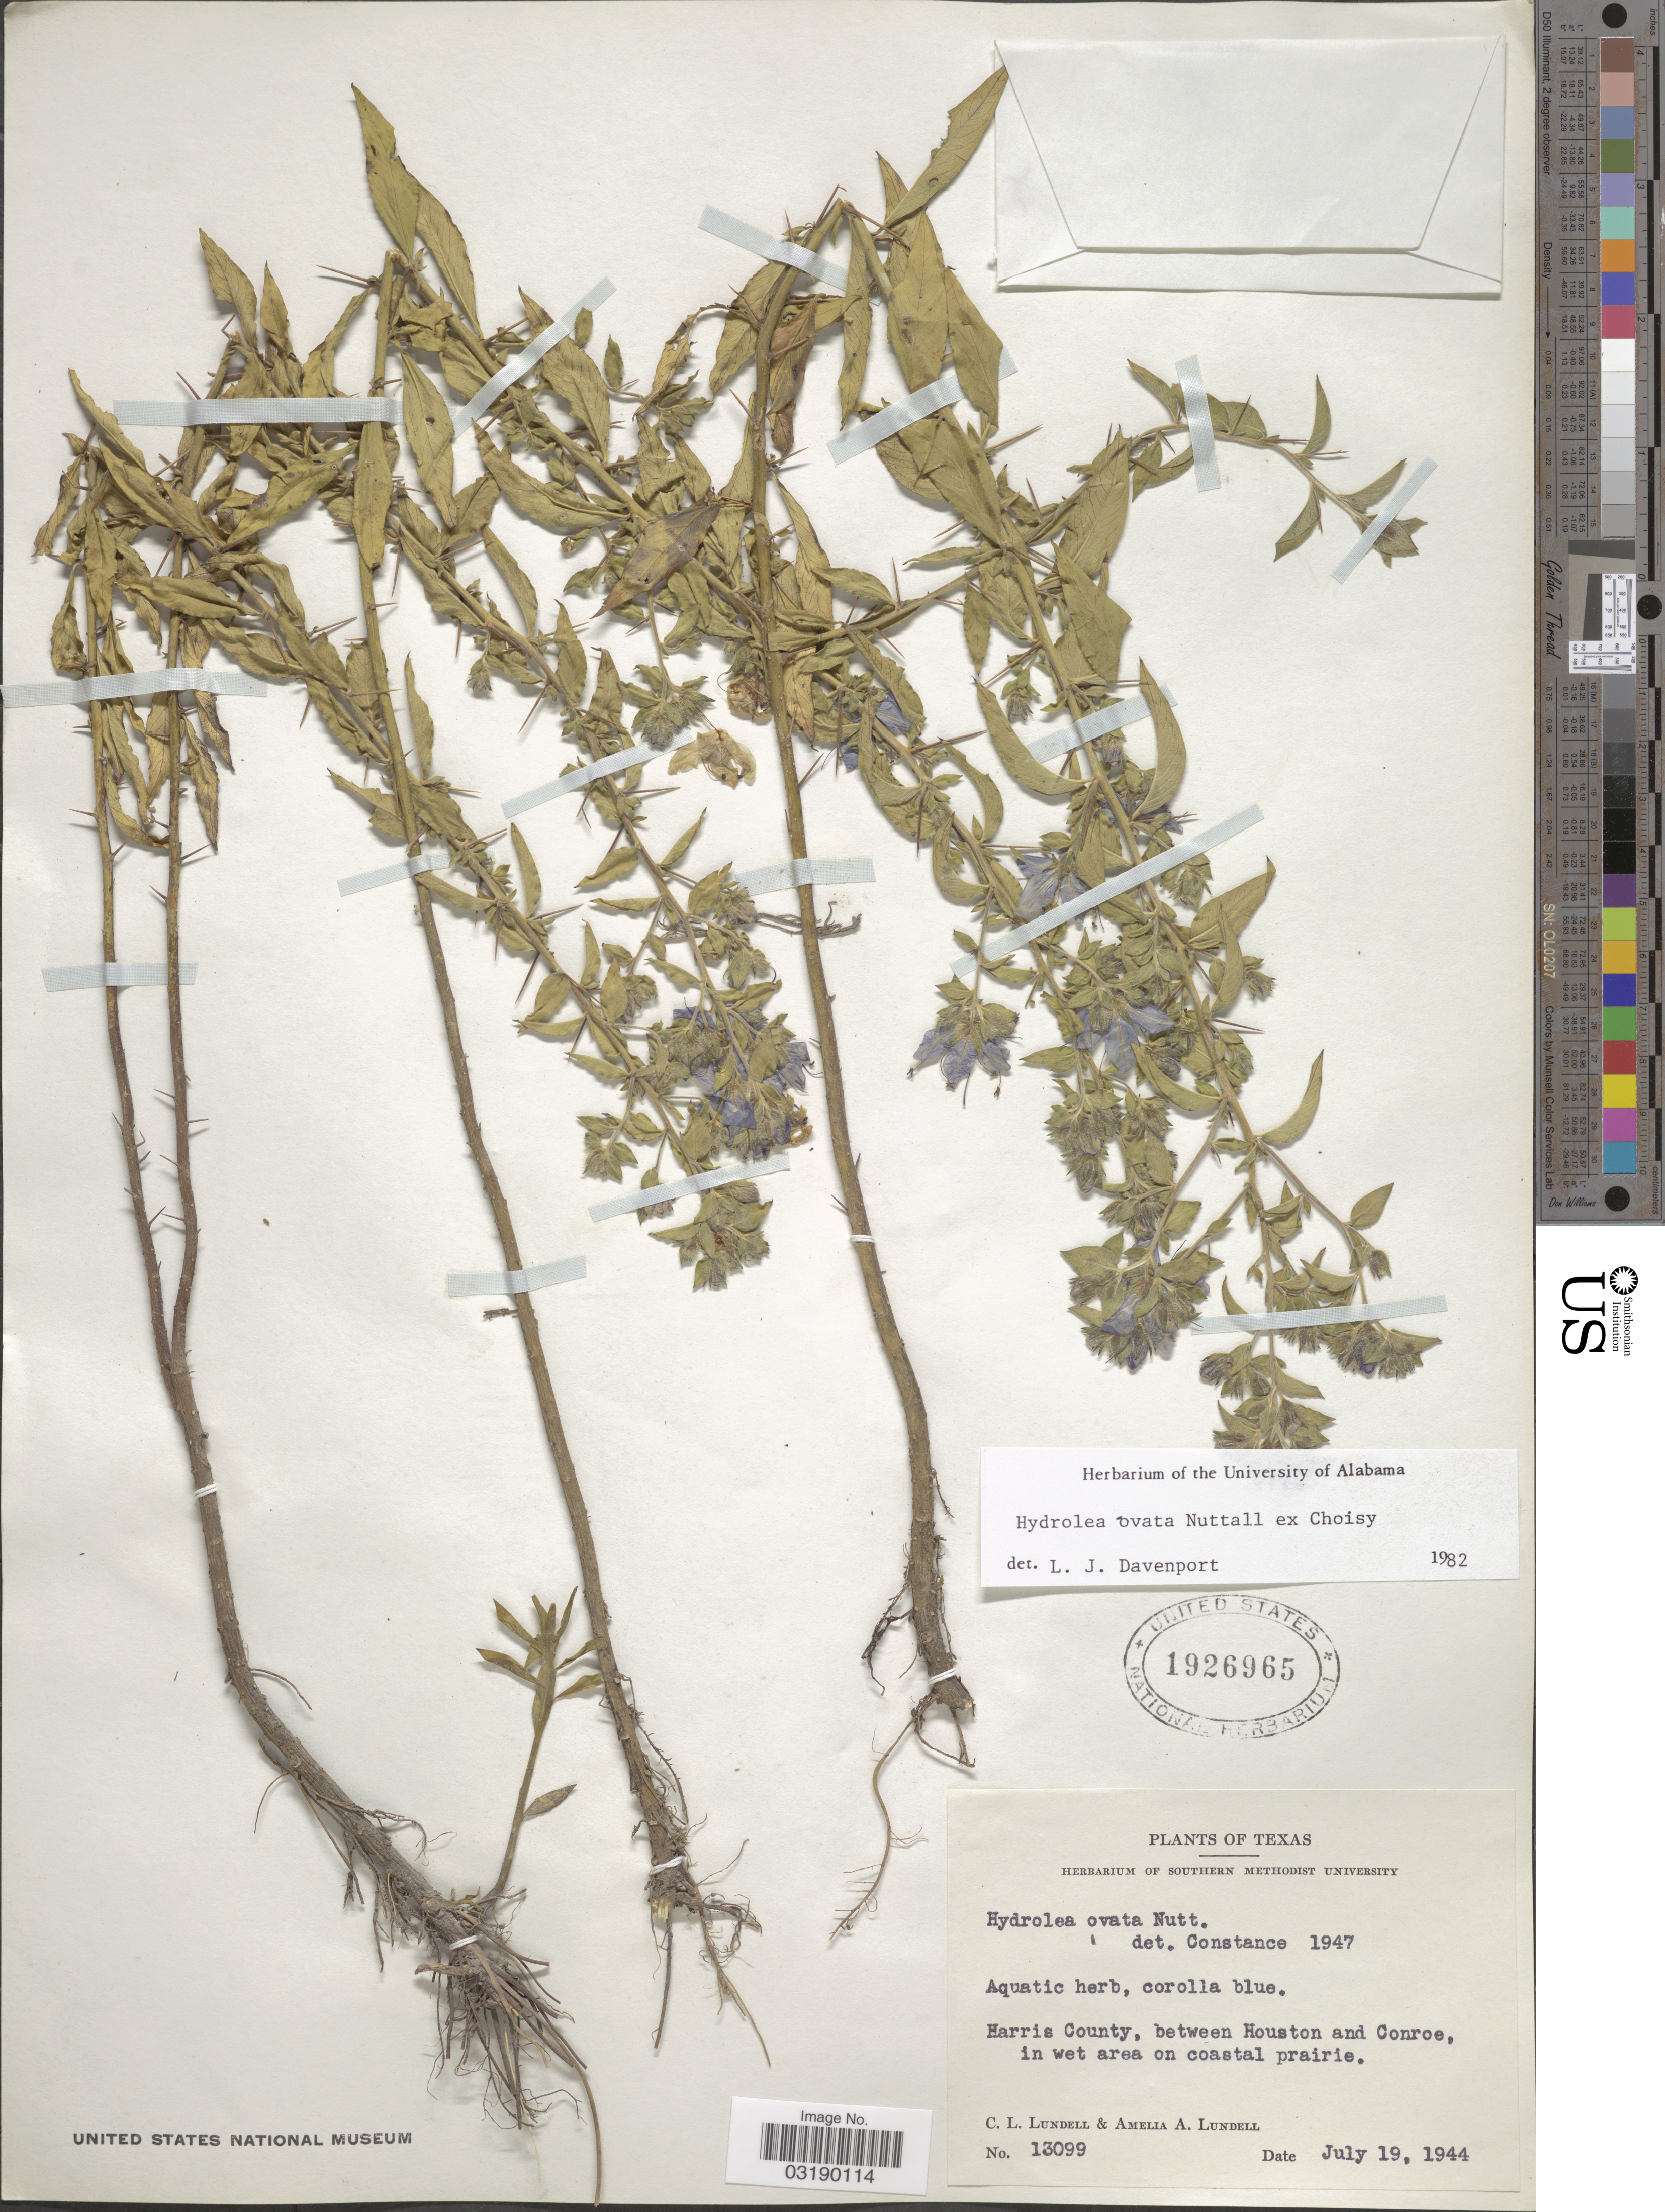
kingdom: Plantae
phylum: Tracheophyta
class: Magnoliopsida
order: Solanales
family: Hydroleaceae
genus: Hydrolea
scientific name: Hydrolea ovata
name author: Nutt. ex Choisy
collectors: C. L. Lundell & A. A. Lundell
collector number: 13099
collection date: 1944-07-19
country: United States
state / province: Texas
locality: Harris County, between Houston and Conroe.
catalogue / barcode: US 1926965